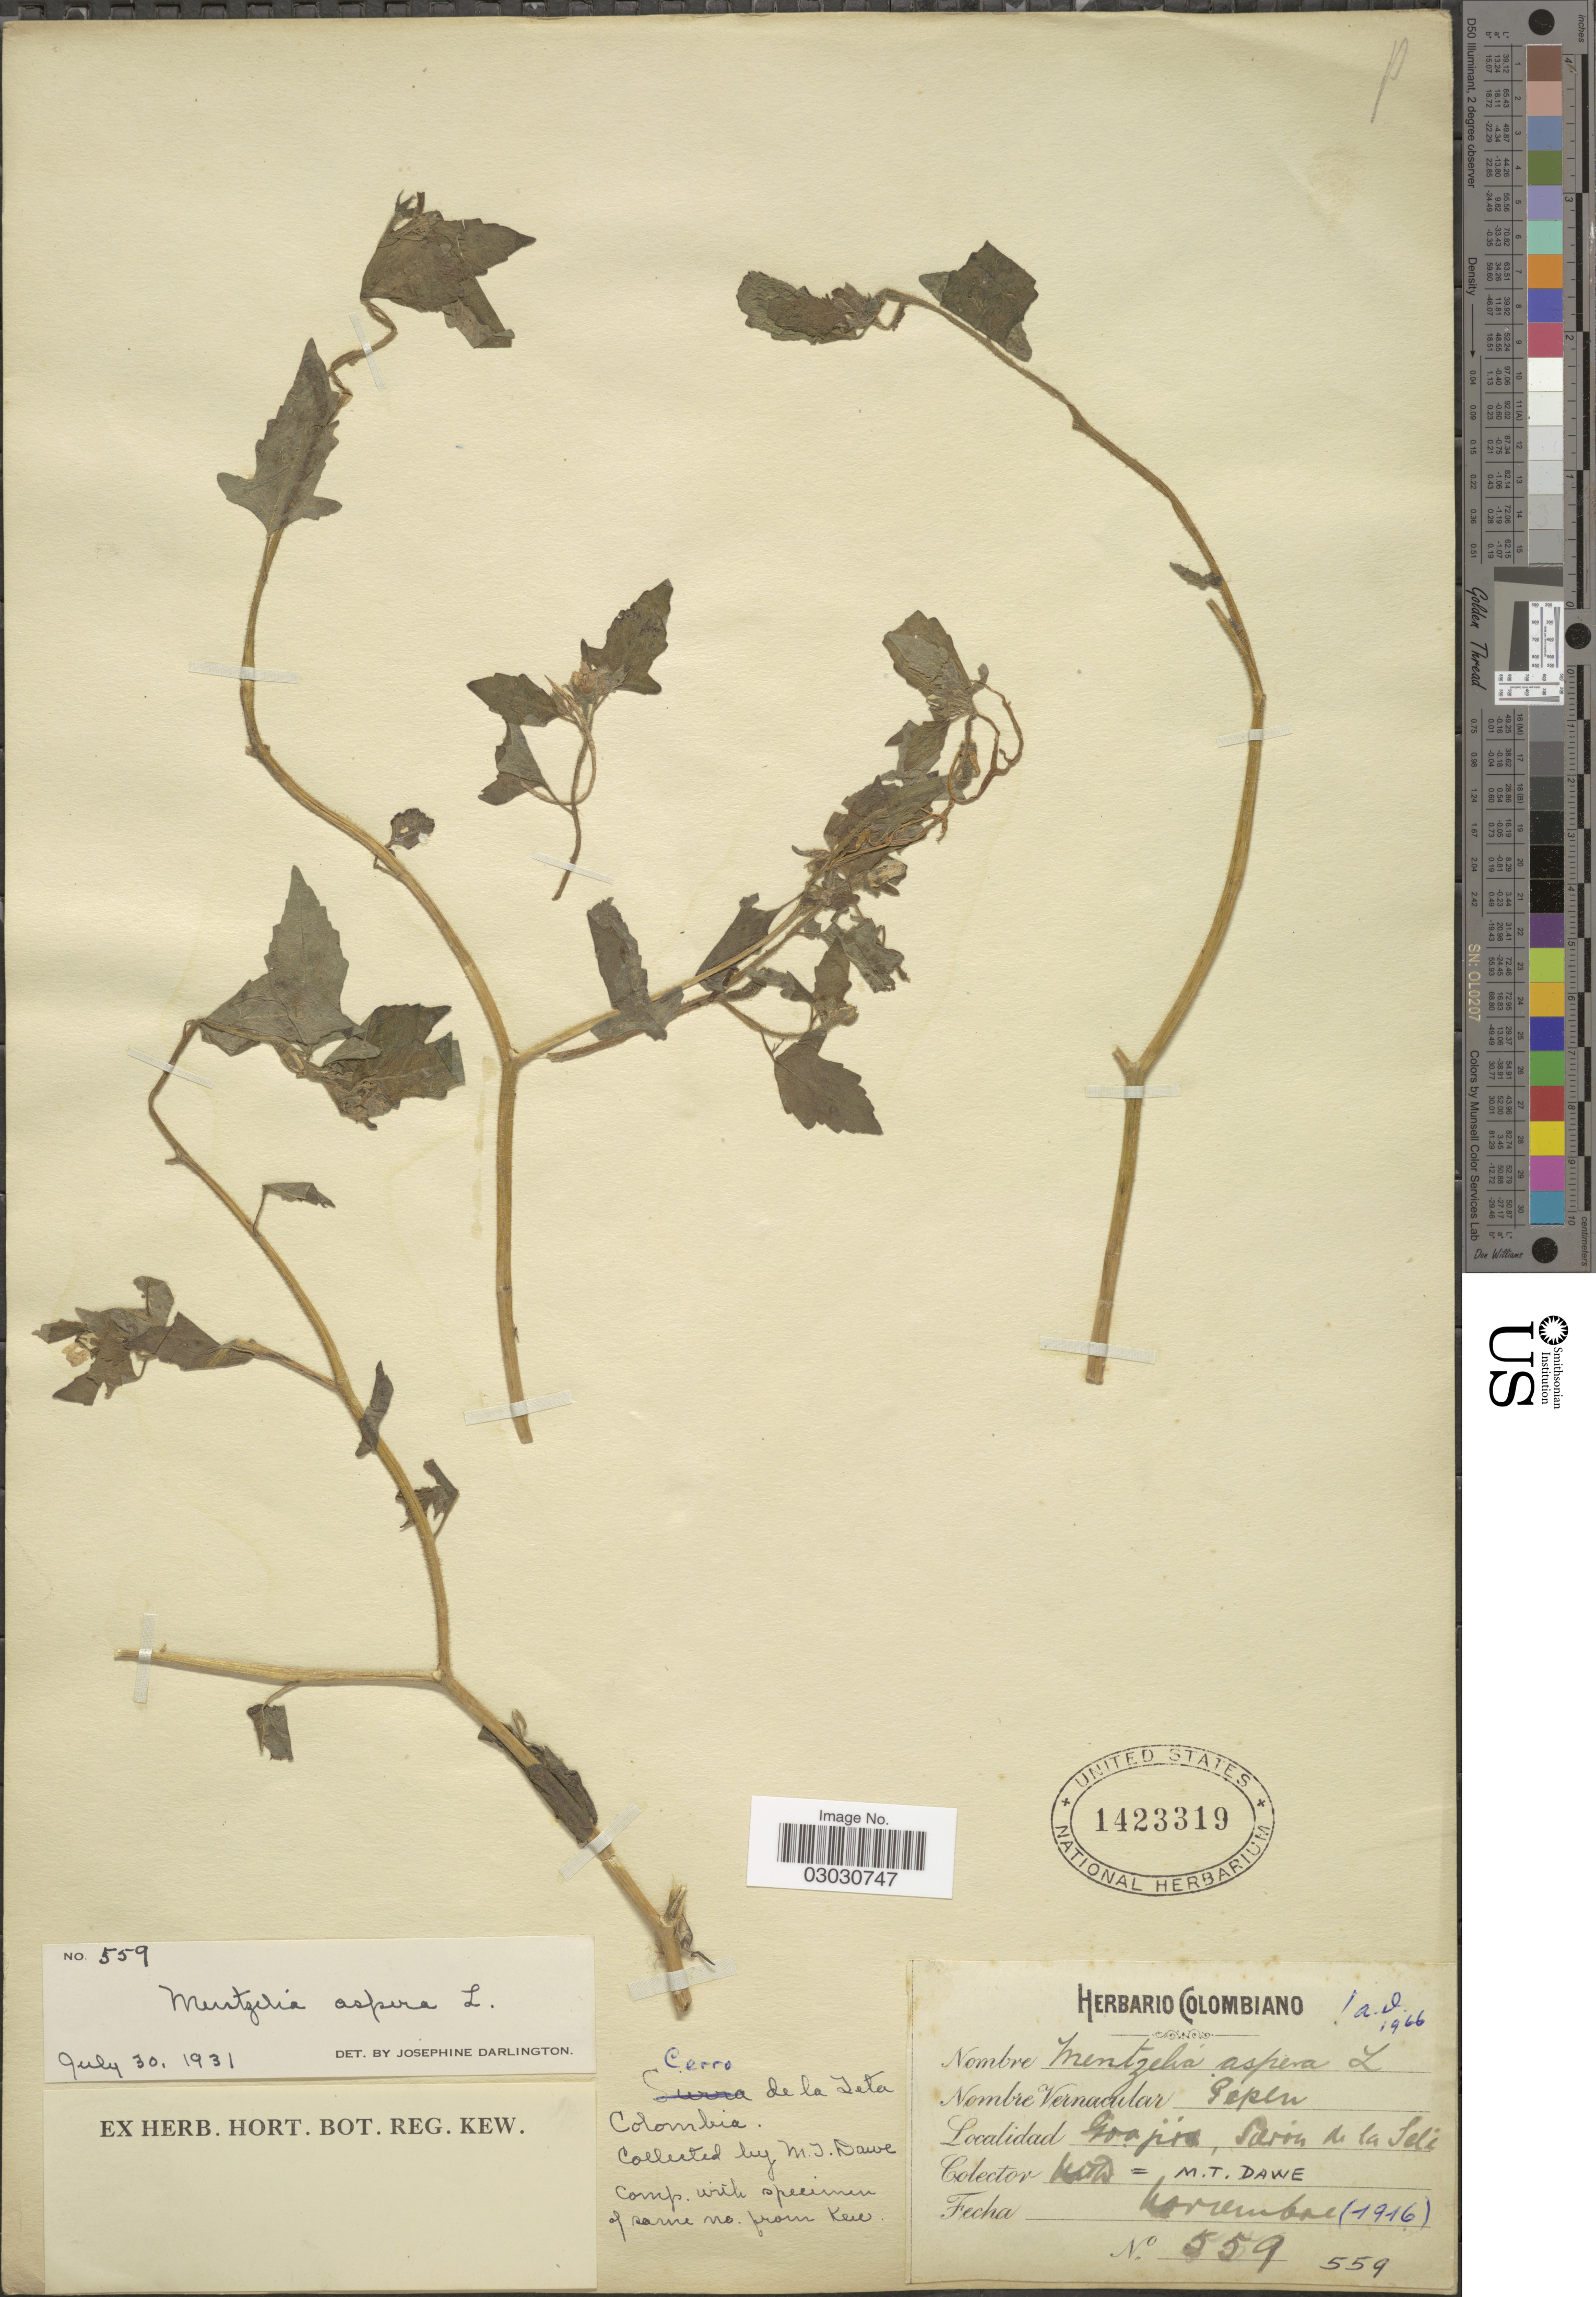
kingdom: Plantae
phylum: Tracheophyta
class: Magnoliopsida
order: Cornales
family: Loasaceae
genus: Mentzelia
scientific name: Mentzelia aspera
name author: L.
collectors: M. T. Dawe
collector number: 559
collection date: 1916-11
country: Colombia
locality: Goajira, Saron de la Sali. [interpreted]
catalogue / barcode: US 1423319